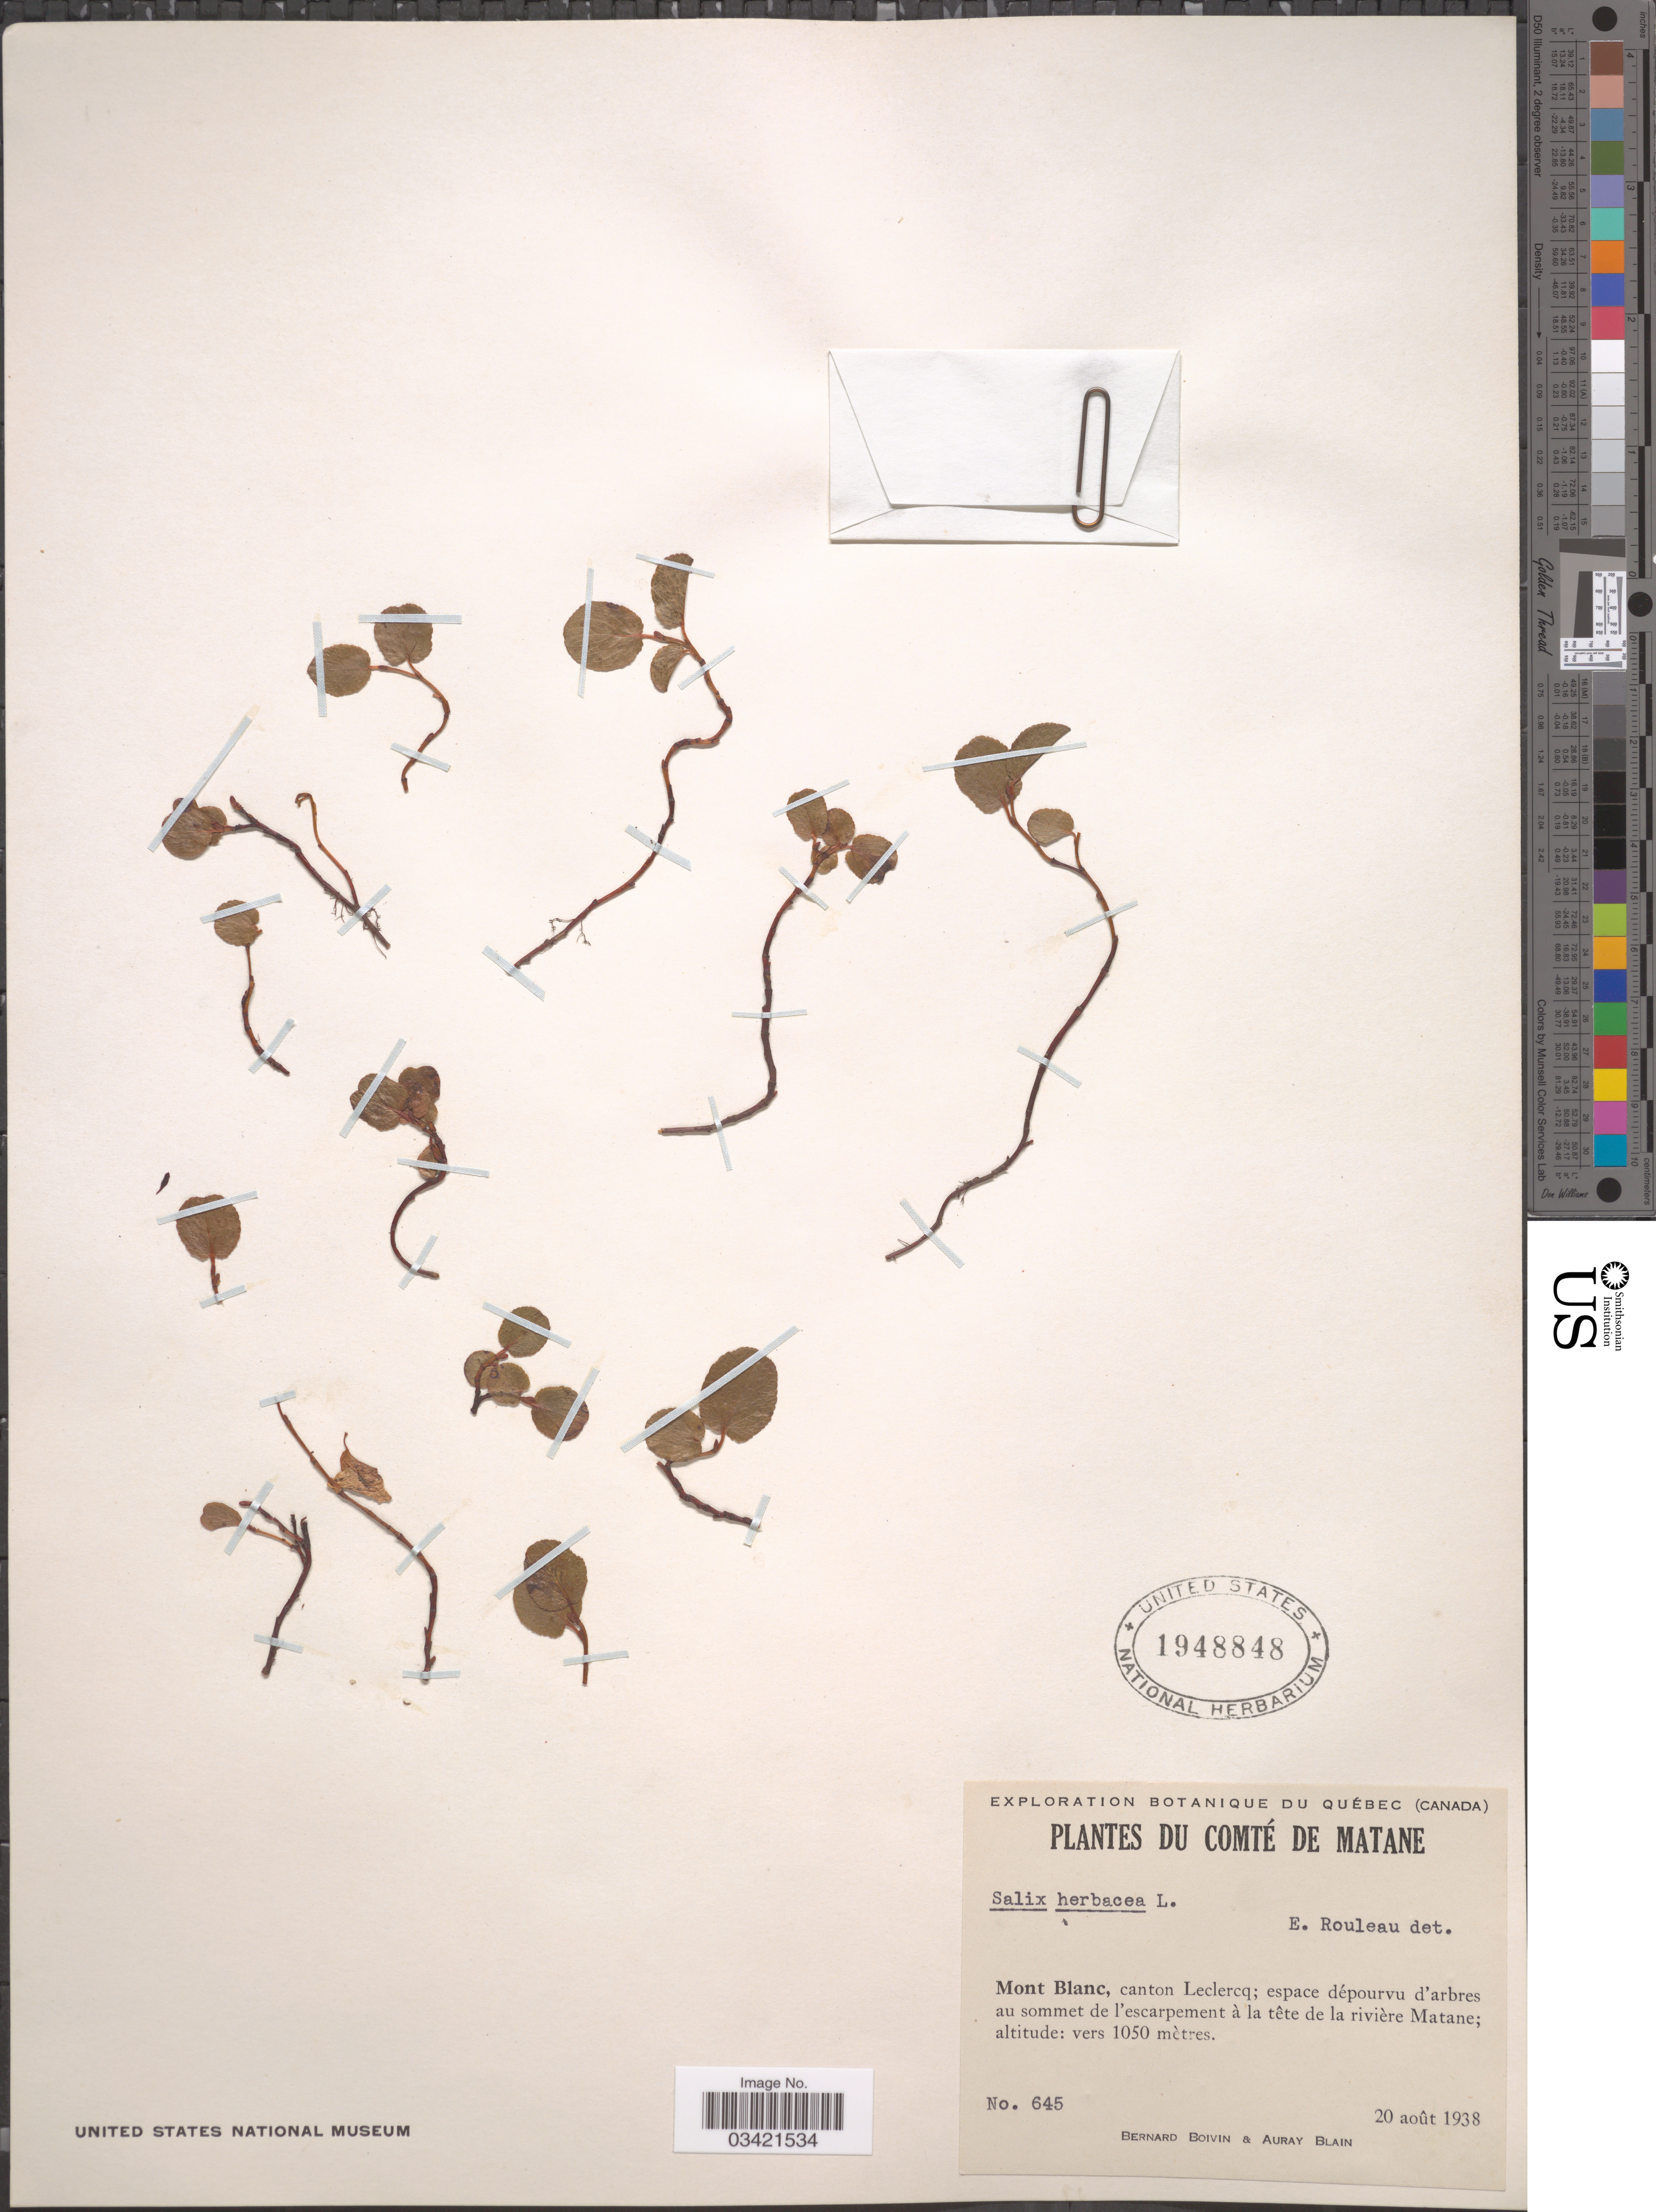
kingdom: Plantae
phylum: Tracheophyta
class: Magnoliopsida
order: Malpighiales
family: Salicaceae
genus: Salix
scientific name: Salix herbacea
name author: L.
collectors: J. R. B. Boivin & A. Blain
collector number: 645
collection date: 1938-08-20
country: Canada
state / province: Quebec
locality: Comté de Matane. Mont Blanc, canton Leclercq; espace dépourvu d'arbres au sommet de l'escarpement à la tête de la rivière Matane.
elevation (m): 1050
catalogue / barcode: US 1948848